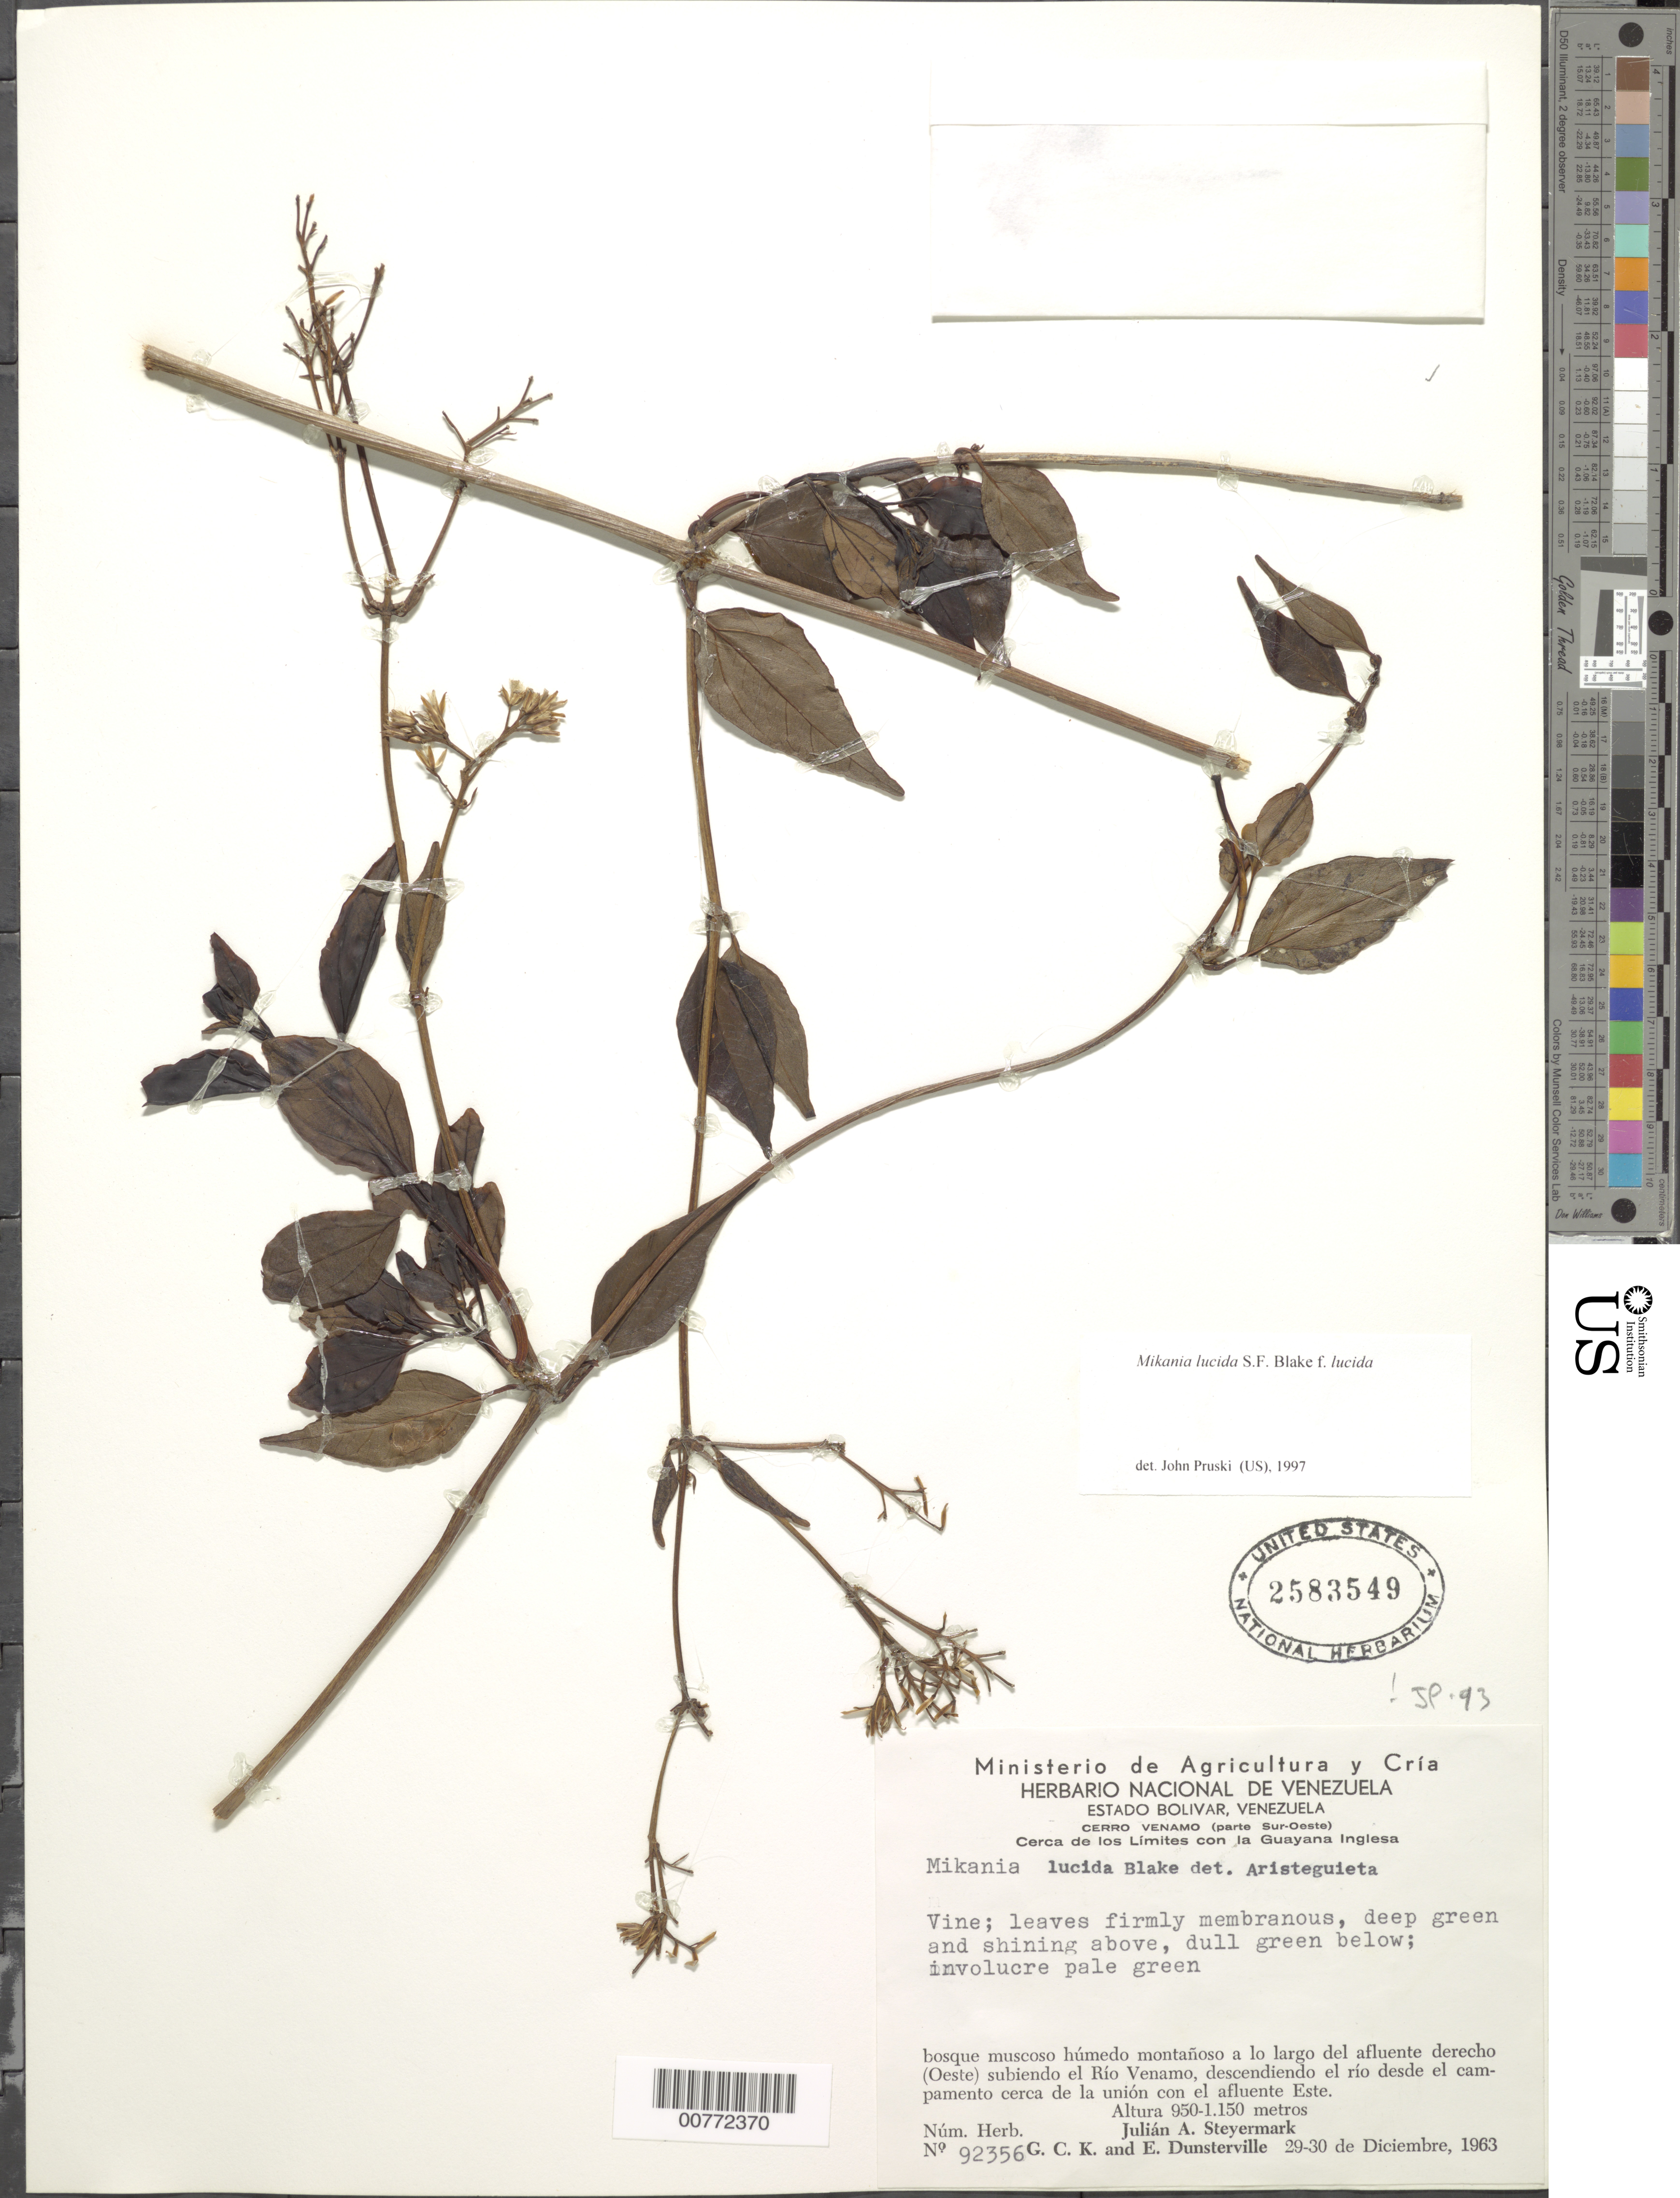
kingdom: Plantae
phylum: Tracheophyta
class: Magnoliopsida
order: Asterales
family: Asteraceae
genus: Mikania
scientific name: Mikania lucida f. lucida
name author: S.F. Blake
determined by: Aristeguieta, L.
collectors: J. Steyermark, G. C. K. Dunsterville & E. Dunsterville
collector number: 92356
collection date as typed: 29-Dec-63 to 30-Dec-63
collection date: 1963-12-29/1963-12-30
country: Venezuela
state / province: Bolívar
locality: Cerro Venamo, Río Venamo, cerca de los limites con Guayana Inglesa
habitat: Bosque muscoso húmedo montañoso a lo largo del afluente derecho (Oeste) subiendo el Rio Venamo, descendiendo el rio desde el campamento cerca de la…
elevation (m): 950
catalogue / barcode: US 2583549